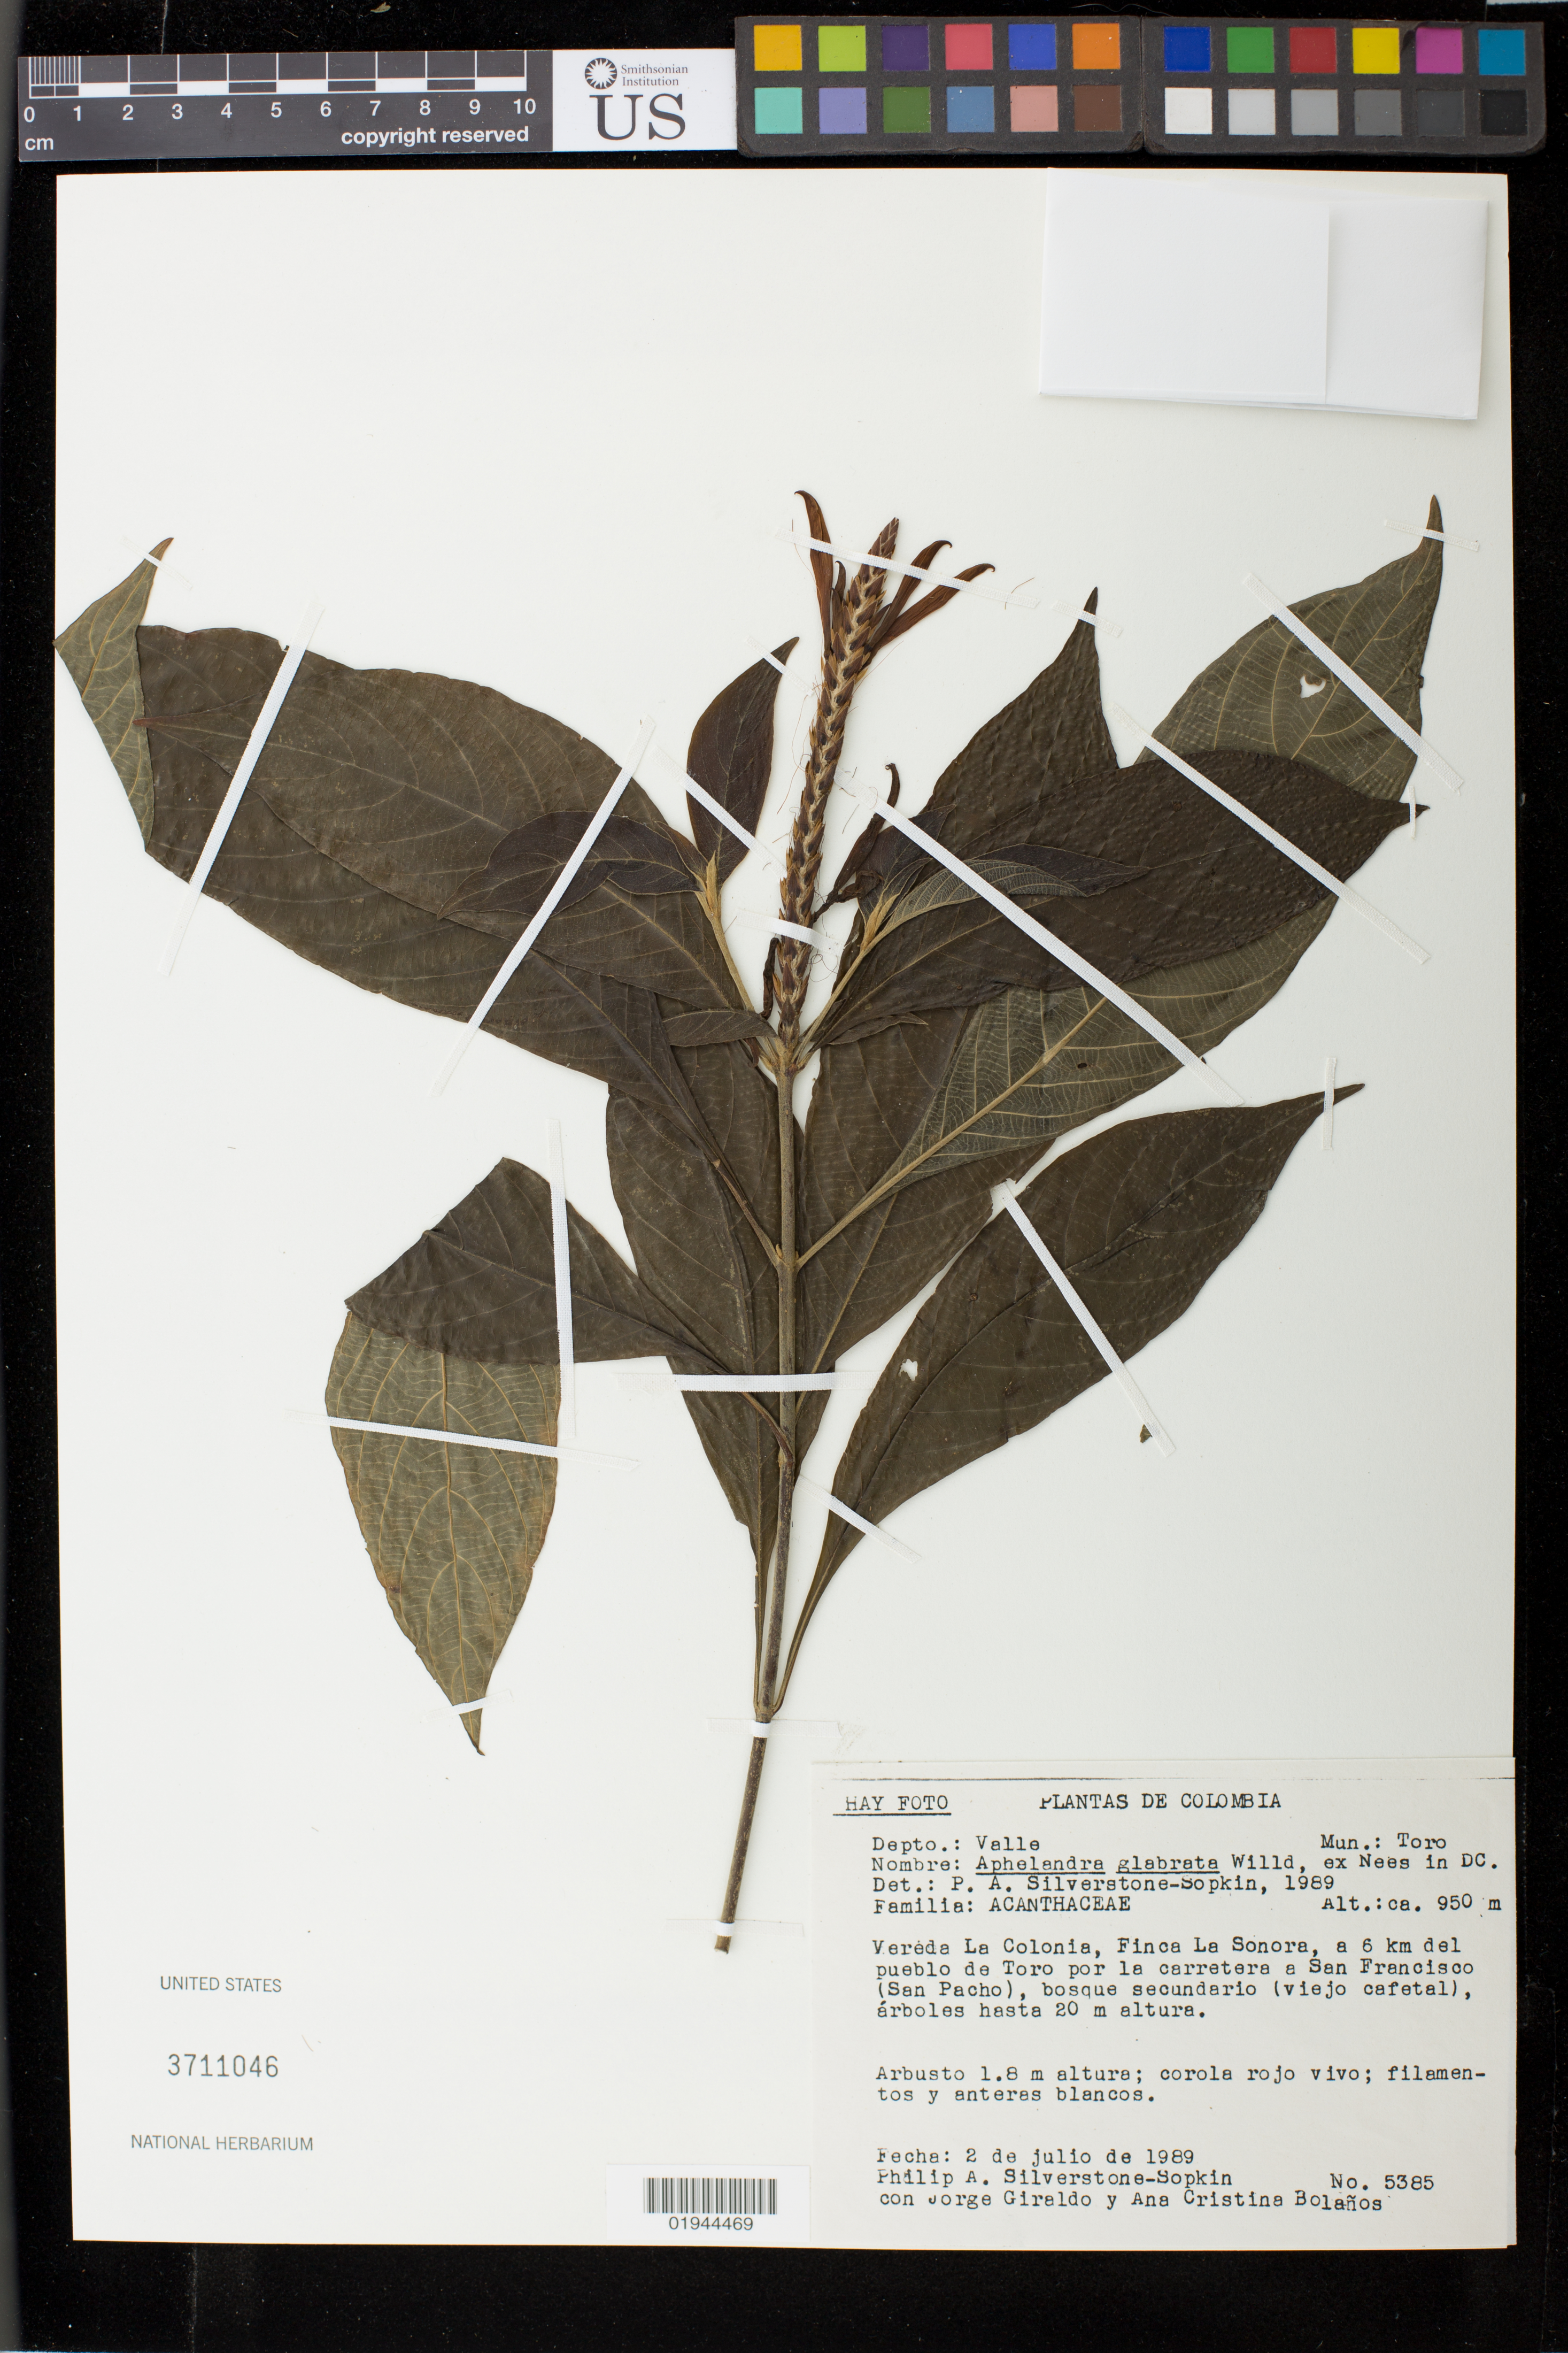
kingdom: Plantae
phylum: Tracheophyta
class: Magnoliopsida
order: Lamiales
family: Acanthaceae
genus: Aphelandra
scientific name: Aphelandra glabrata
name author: Willd. ex Nees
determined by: Silverstone-Sopkin, P. A.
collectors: P. A. Silverstone-Sopkin, J. Giraldo & A. Bolaños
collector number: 5385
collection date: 1989-07-02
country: Colombia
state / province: Valle del Cauca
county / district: Toro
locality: Vereda La Colonia, Finca La Sonora, a 6 km del pueblo de Toro por la carretera a San Francisco (San Pacho).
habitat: Bosque secundario (viejo cafetal). Arboles hasta 20 m altura.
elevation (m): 950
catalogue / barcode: US 3711046